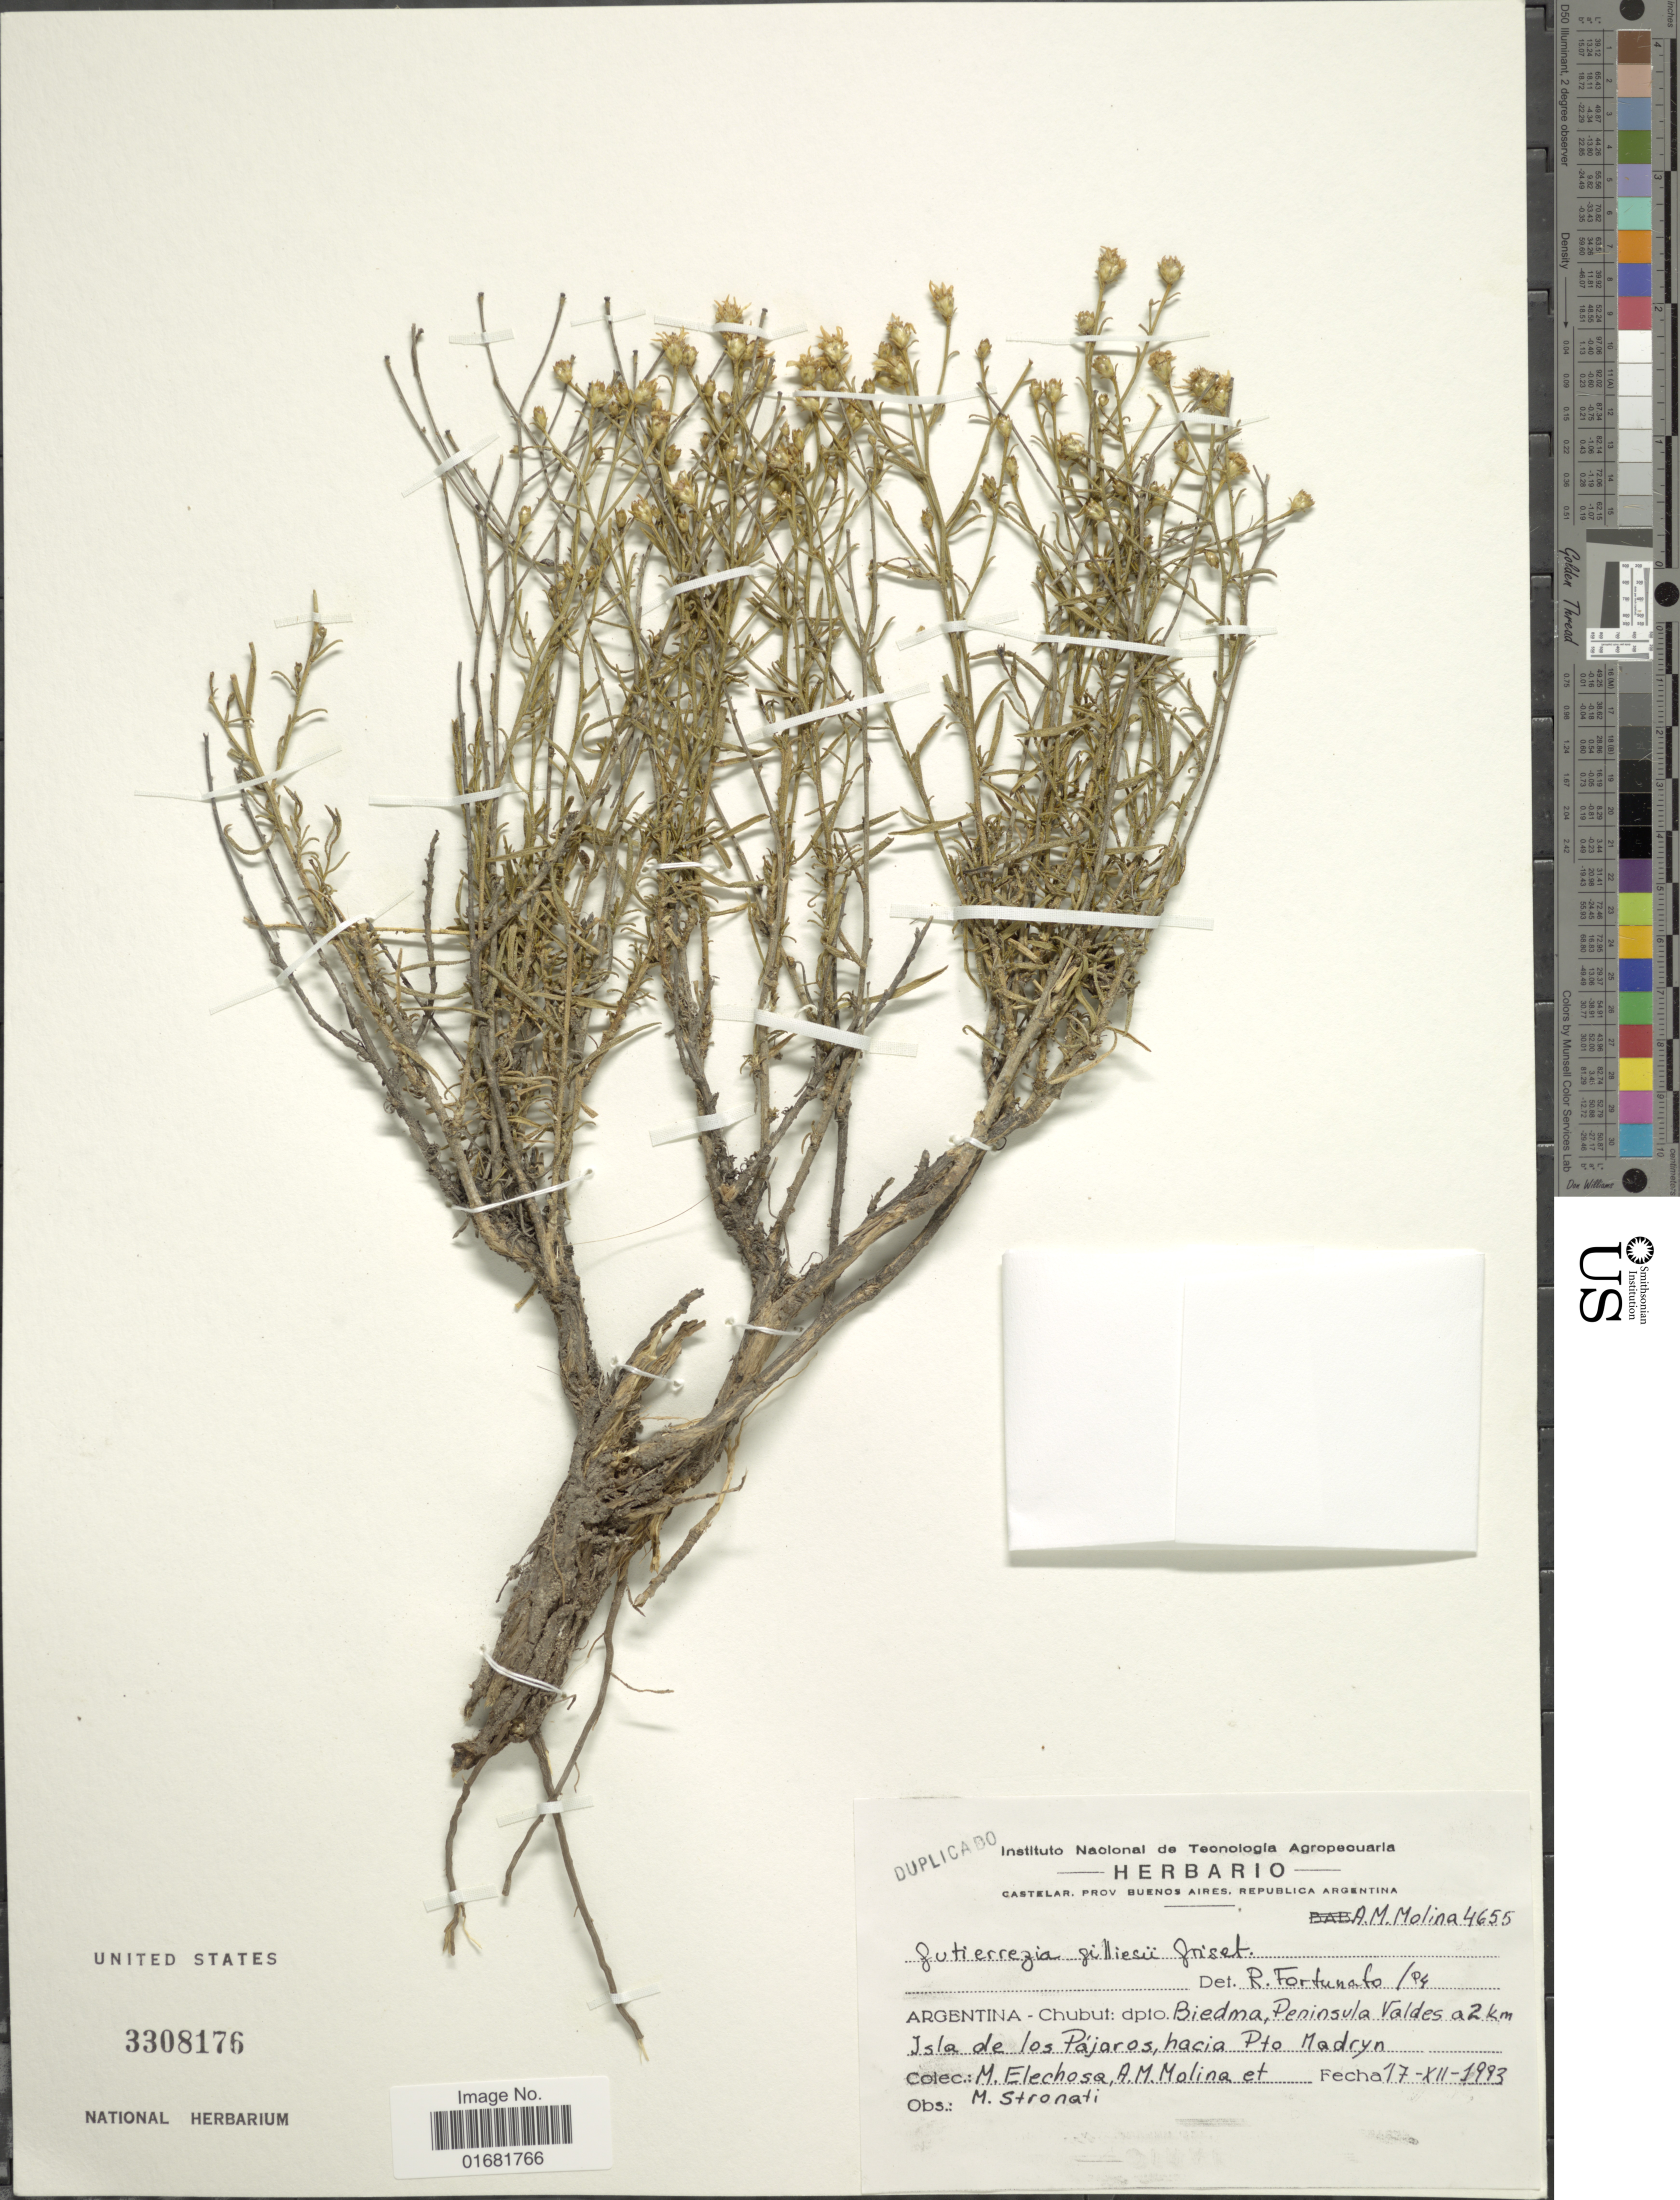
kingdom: Plantae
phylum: Tracheophyta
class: Magnoliopsida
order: Asterales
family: Asteraceae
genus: Gutierrezia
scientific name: Gutierrezia mandonii subsp. gillesii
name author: (Griseb.) Solbrig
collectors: M. Elechosa, A. M. Molina & M. Stronati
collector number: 4655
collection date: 1993-12-17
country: Argentina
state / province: Chubut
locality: Dpto. Biedma, Peninsula Valdes a 2 km Isla de los Pájaros, hacia Dto Madryn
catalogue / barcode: US 3308176